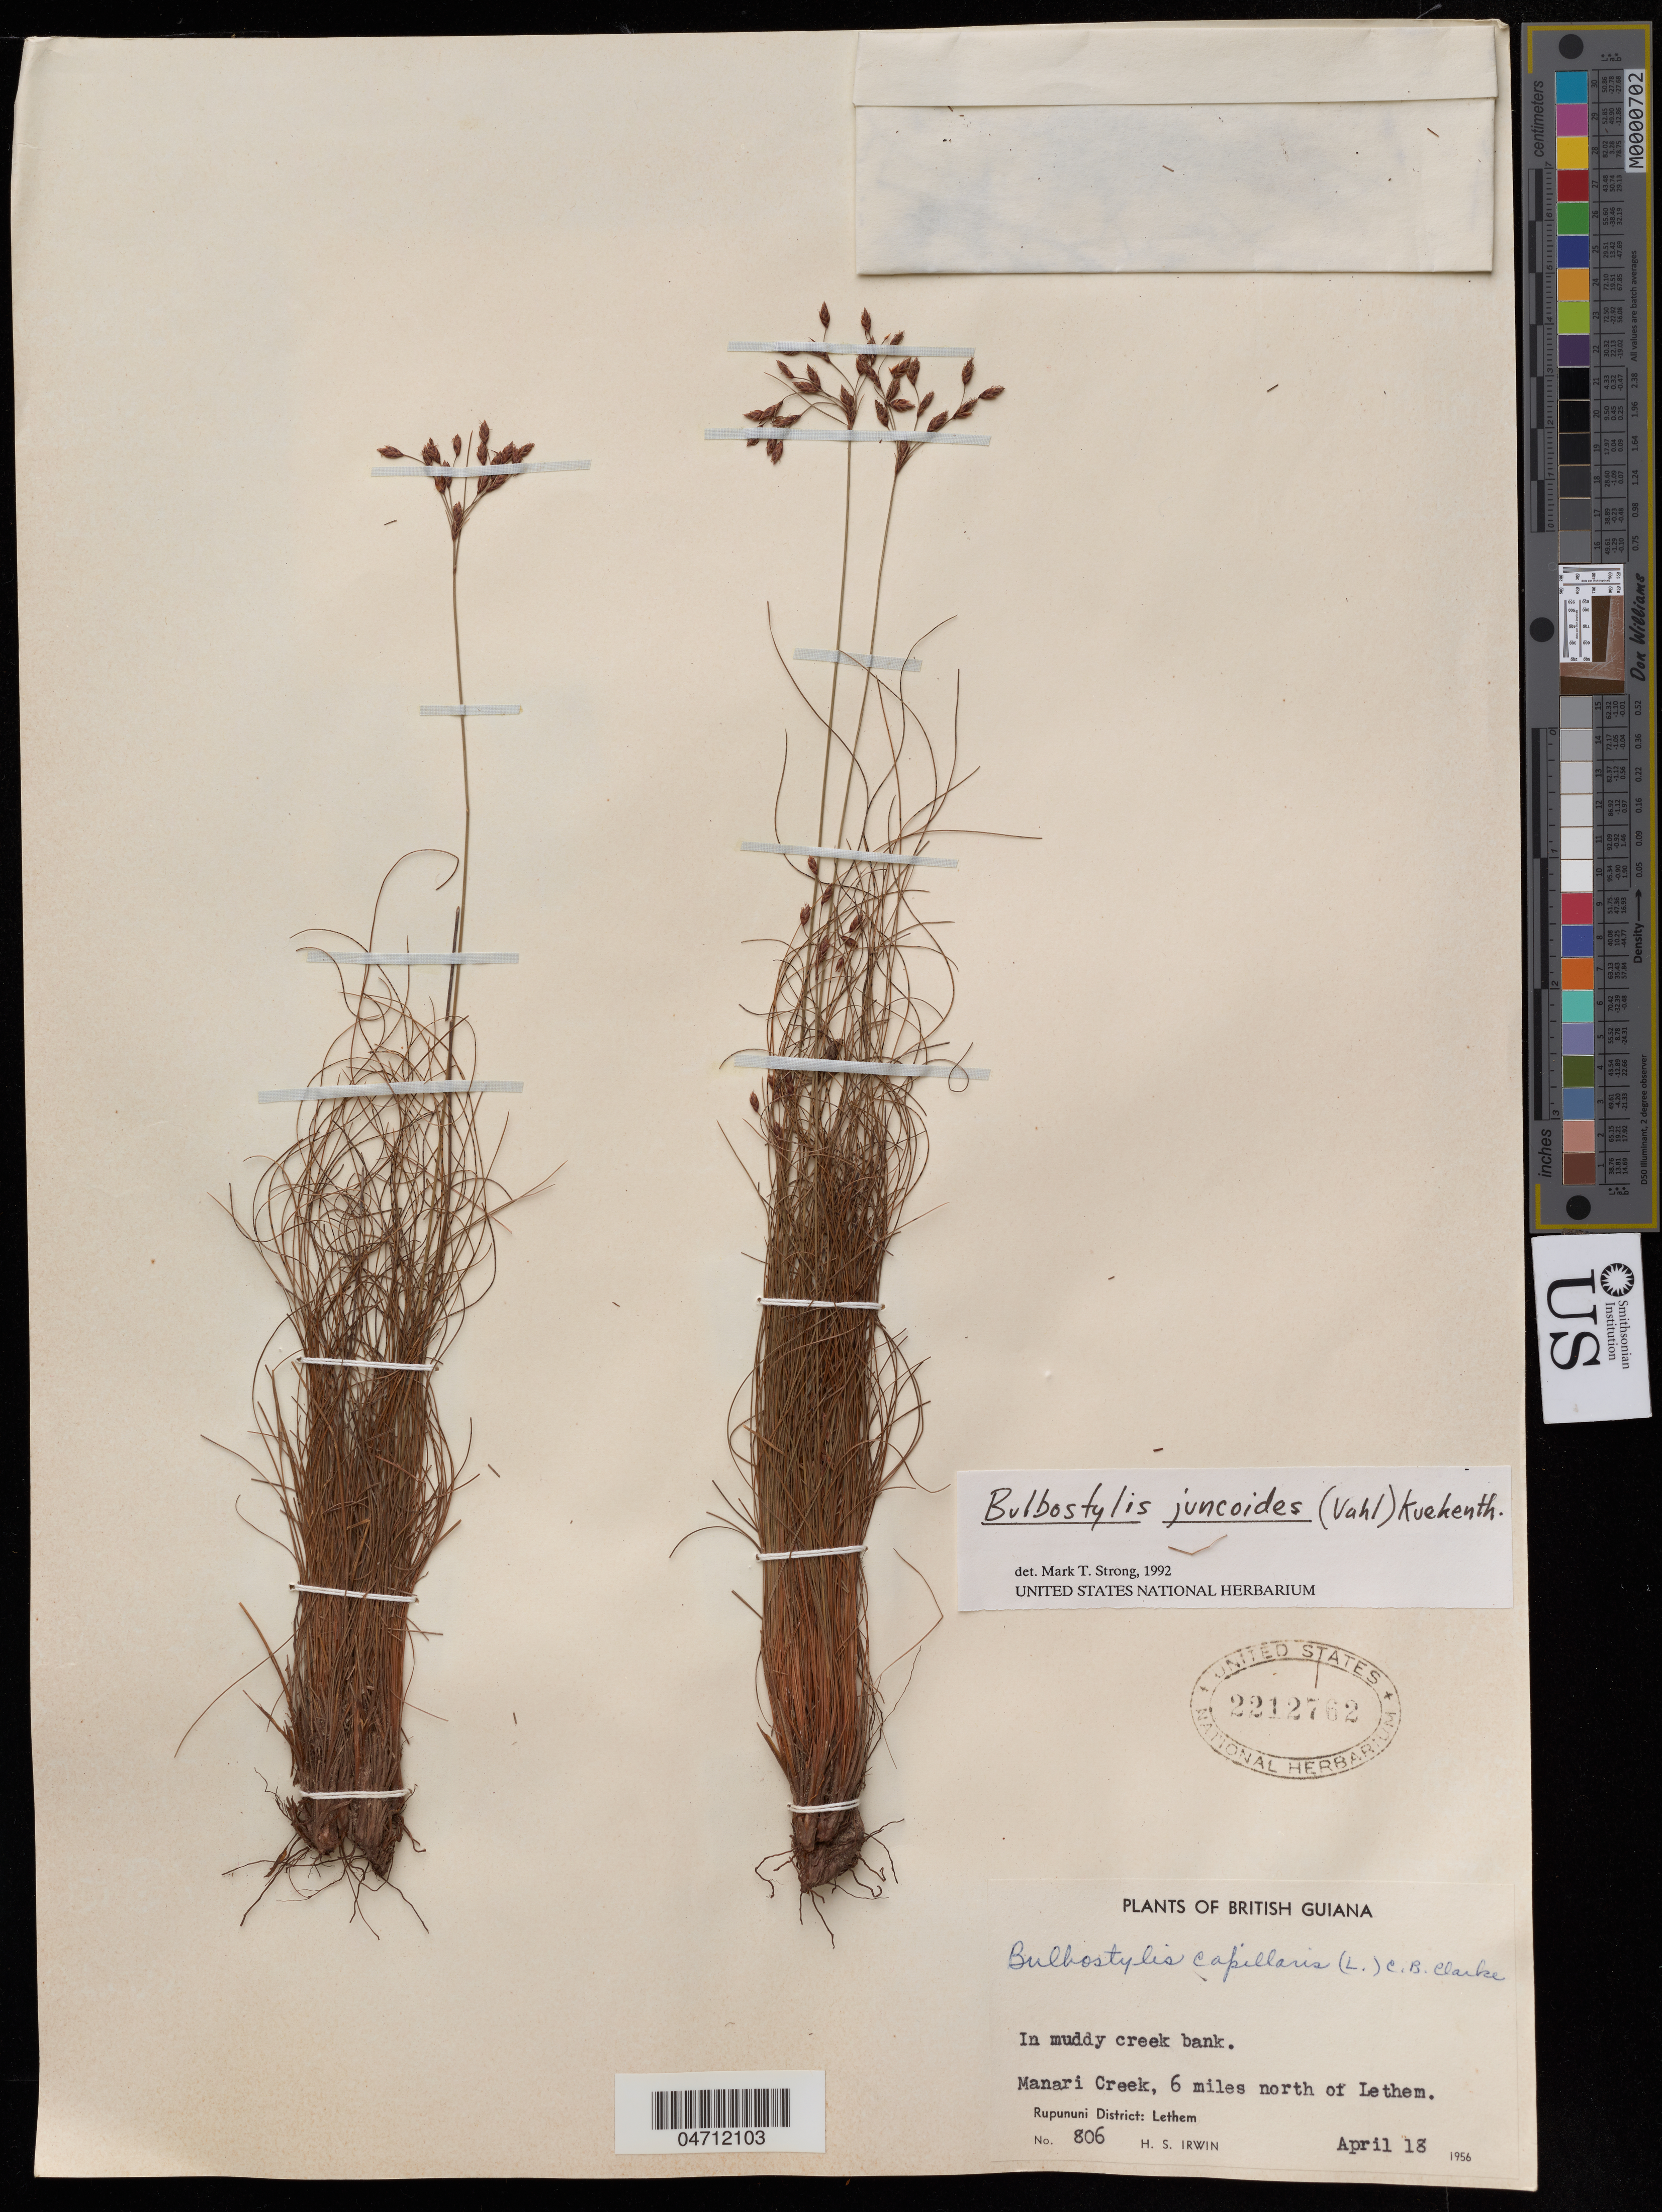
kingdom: Plantae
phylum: Tracheophyta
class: Liliopsida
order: Poales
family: Cyperaceae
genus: Bulbostylis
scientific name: Bulbostylis juncoides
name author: (Vahl) Kük. ex Herter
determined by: Strong, Mark T., (BOT), Smithsonian Institution - National Museum of Natural History (UNITED STATES)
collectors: H. Irwin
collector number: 806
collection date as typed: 18 Apr 1956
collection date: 1956-04-18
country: Guyana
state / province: E. Berbice-Corentyne / Potaro-Siparuni / U. Takutu-U. Essequibo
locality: Rupununi Dist., Manari Creek, 6 mi N of Lethem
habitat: In muddy creek bank.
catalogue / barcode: US 2212762